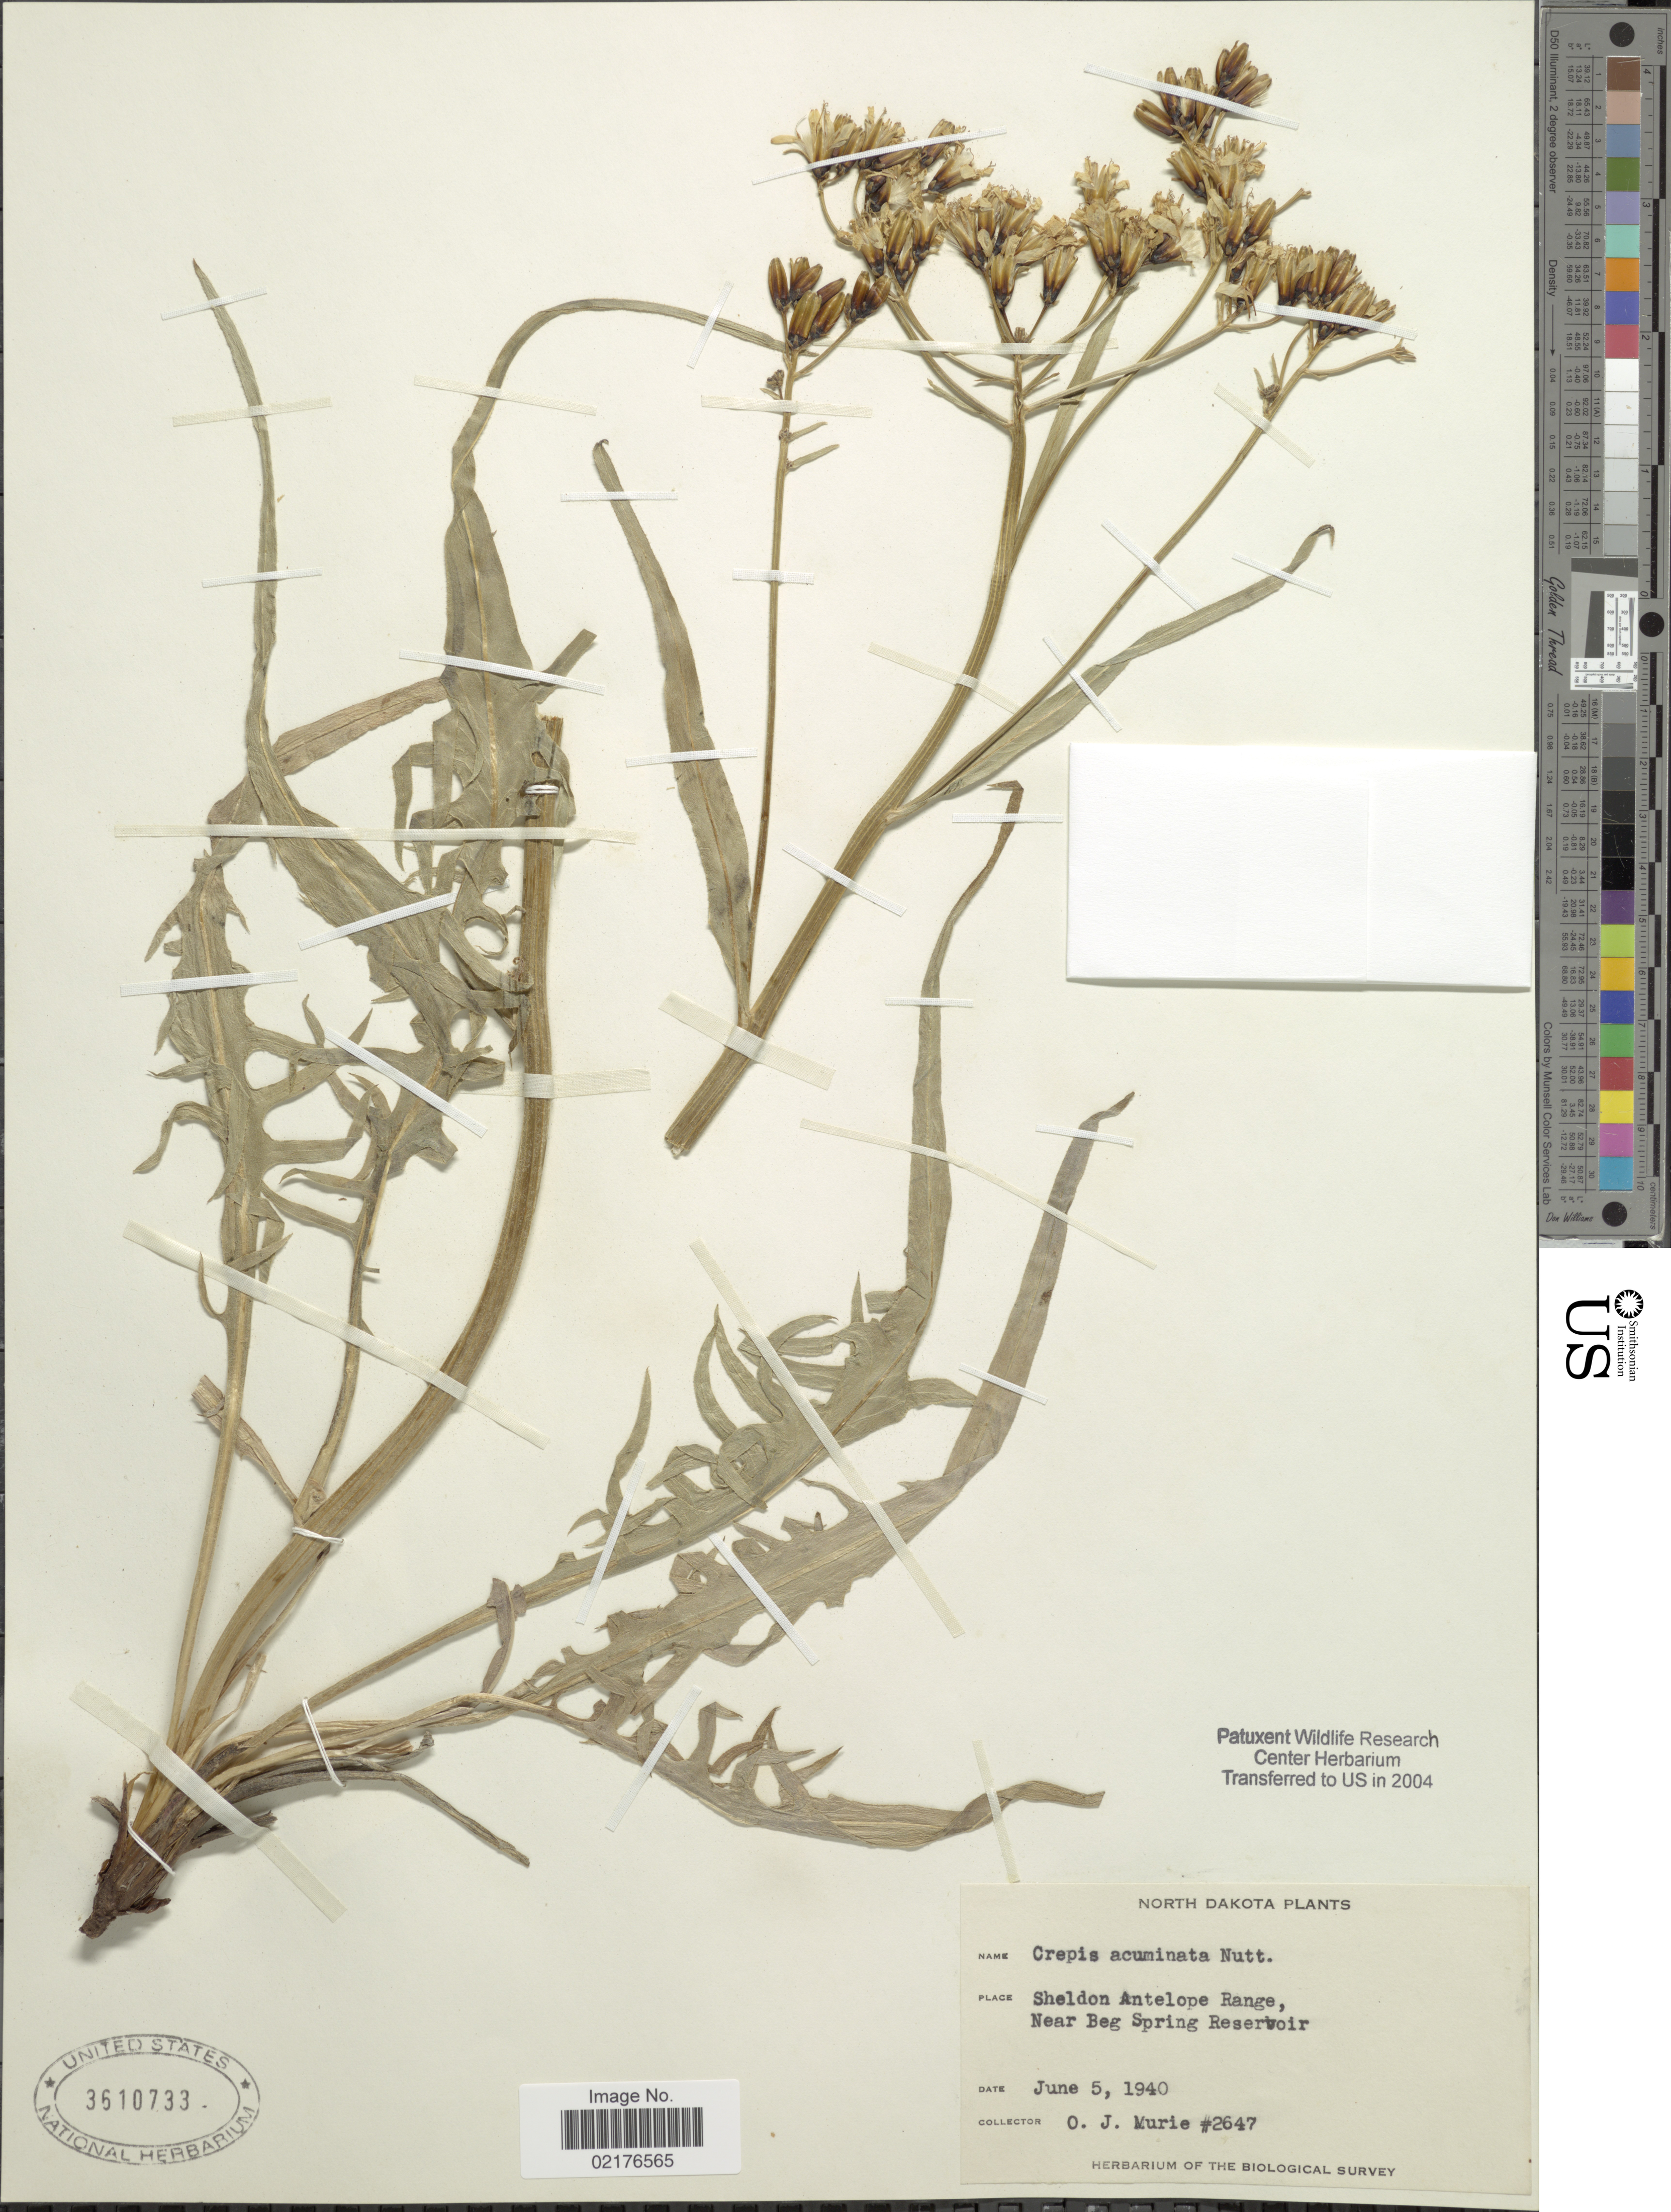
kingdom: Plantae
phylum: Tracheophyta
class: Magnoliopsida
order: Asterales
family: Asteraceae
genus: Crepis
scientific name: Crepis acuminata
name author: Nutt.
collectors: O. Murie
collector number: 2647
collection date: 1940-06-05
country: United States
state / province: North Dakota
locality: North Dakota, Sheldon Antelope Range, Near Beg Spring Reservoir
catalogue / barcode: US 3610733